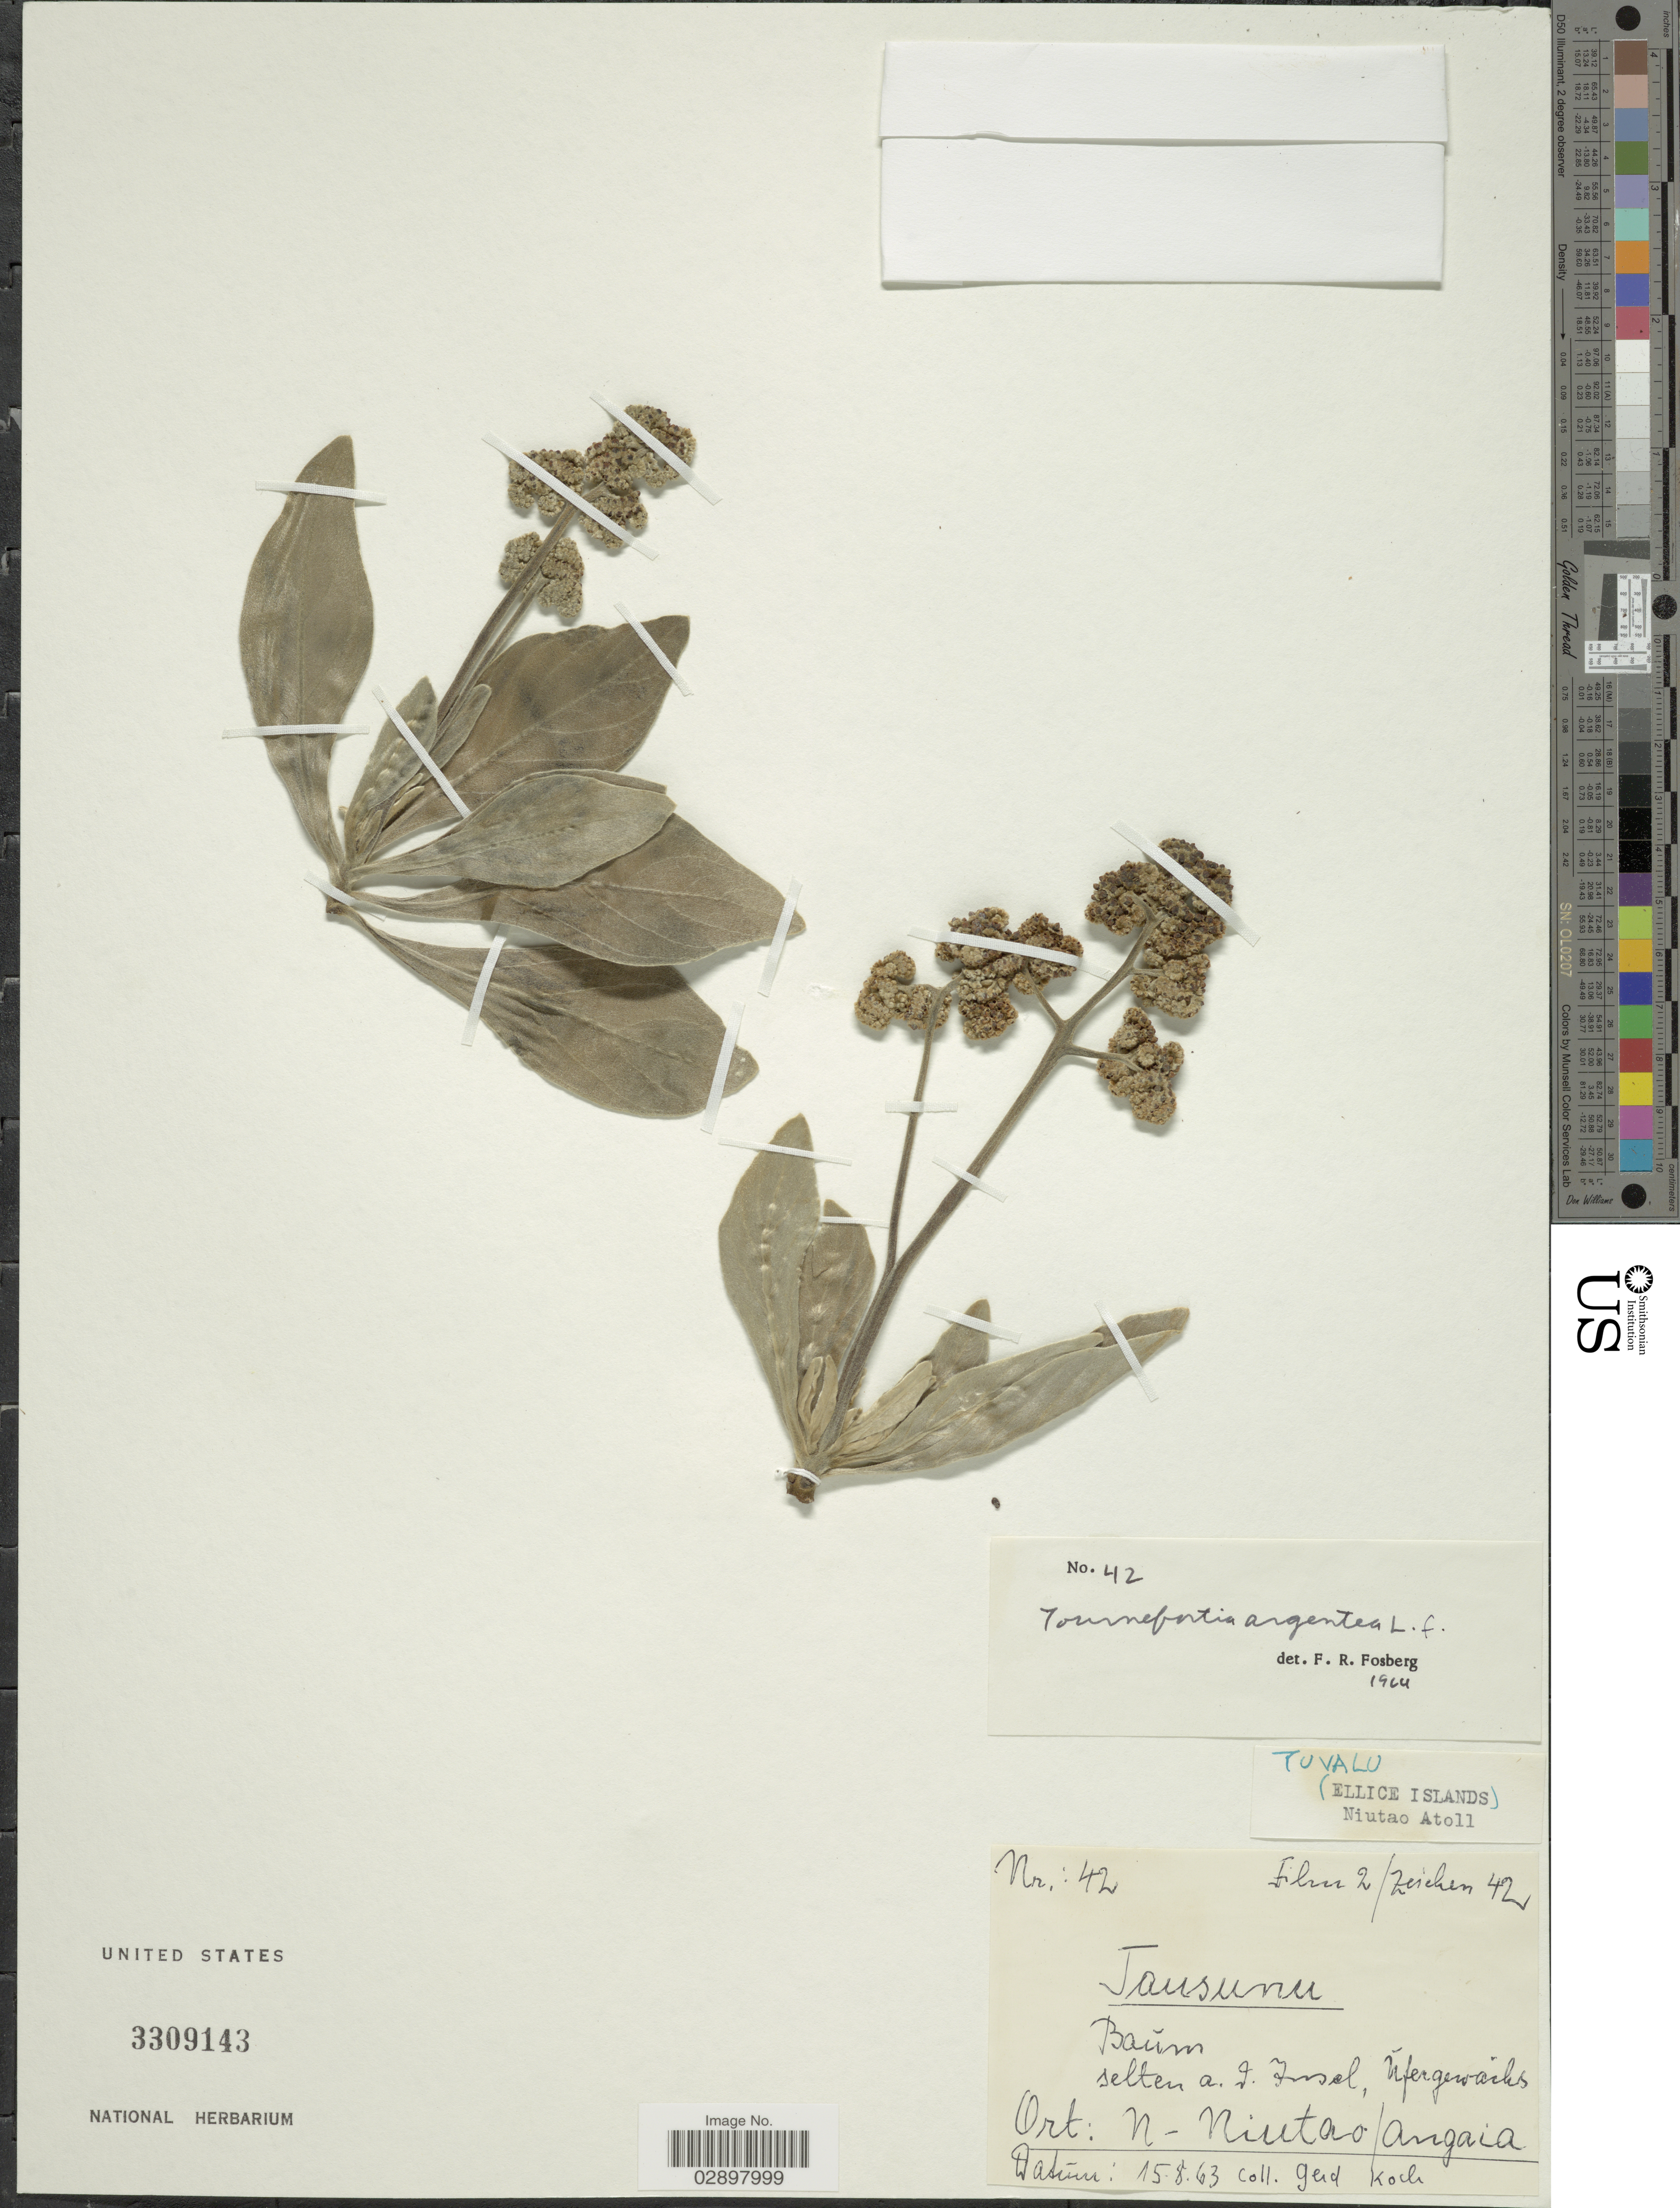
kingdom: Plantae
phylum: Tracheophyta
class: Magnoliopsida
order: Boraginales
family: Heliotropiaceae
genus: Heliotropium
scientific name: Heliotropium arboreum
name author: (Blanco) Mabberley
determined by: Wagner, W. L., (BOT), Smithsonian Institution - National Museum of Natural History (UNITED STATES)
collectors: G. Koch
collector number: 42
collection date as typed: Transcribed d/m/y: 15/8/63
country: Tuvalu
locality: Ellice Islands. Niutao Atoll. N-Niutao/Angaia.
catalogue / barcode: US 3309143